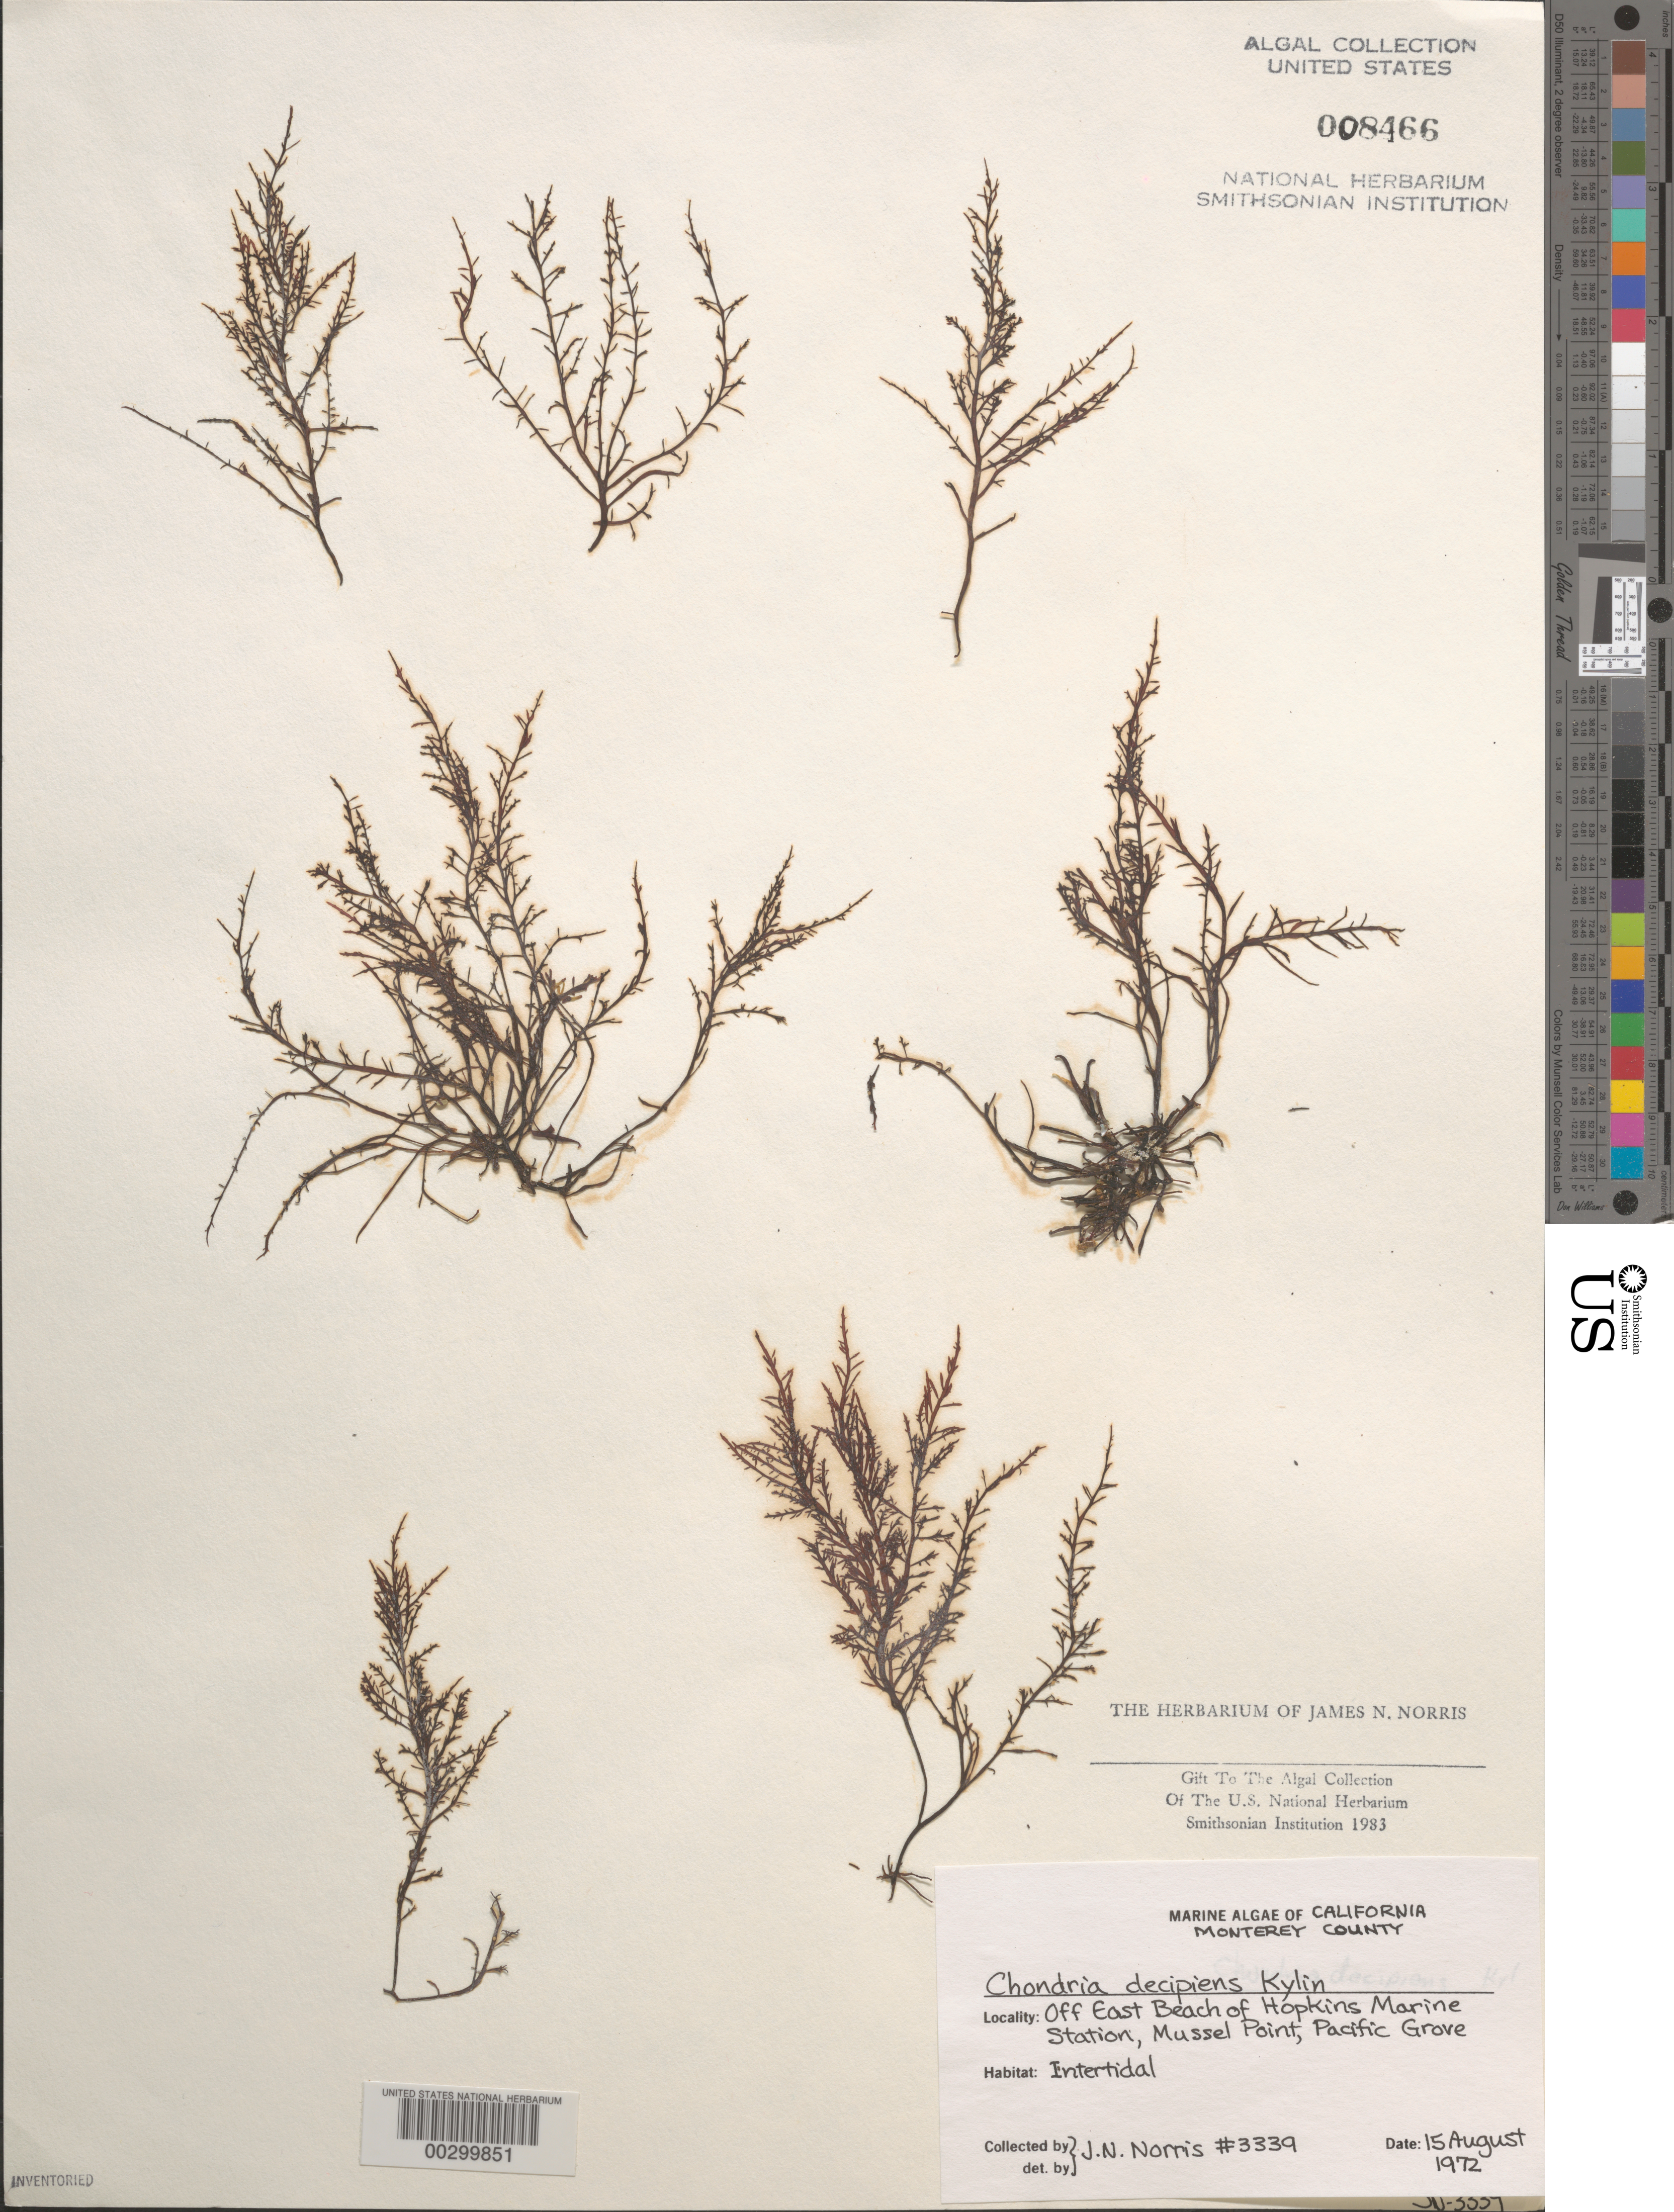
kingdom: Plantae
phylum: Rhodophyta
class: Florideophyceae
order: Ceramiales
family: Rhodomelaceae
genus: Chondria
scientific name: Chondria decipiens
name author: Kylin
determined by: Norris, James N.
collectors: J. N. Norris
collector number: JN-3339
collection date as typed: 15 Aug 1972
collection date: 1972-08-15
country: United States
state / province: California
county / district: Monterey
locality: Pacific Grove, off East Beach of Hopkins Marine Station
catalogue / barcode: US 8466